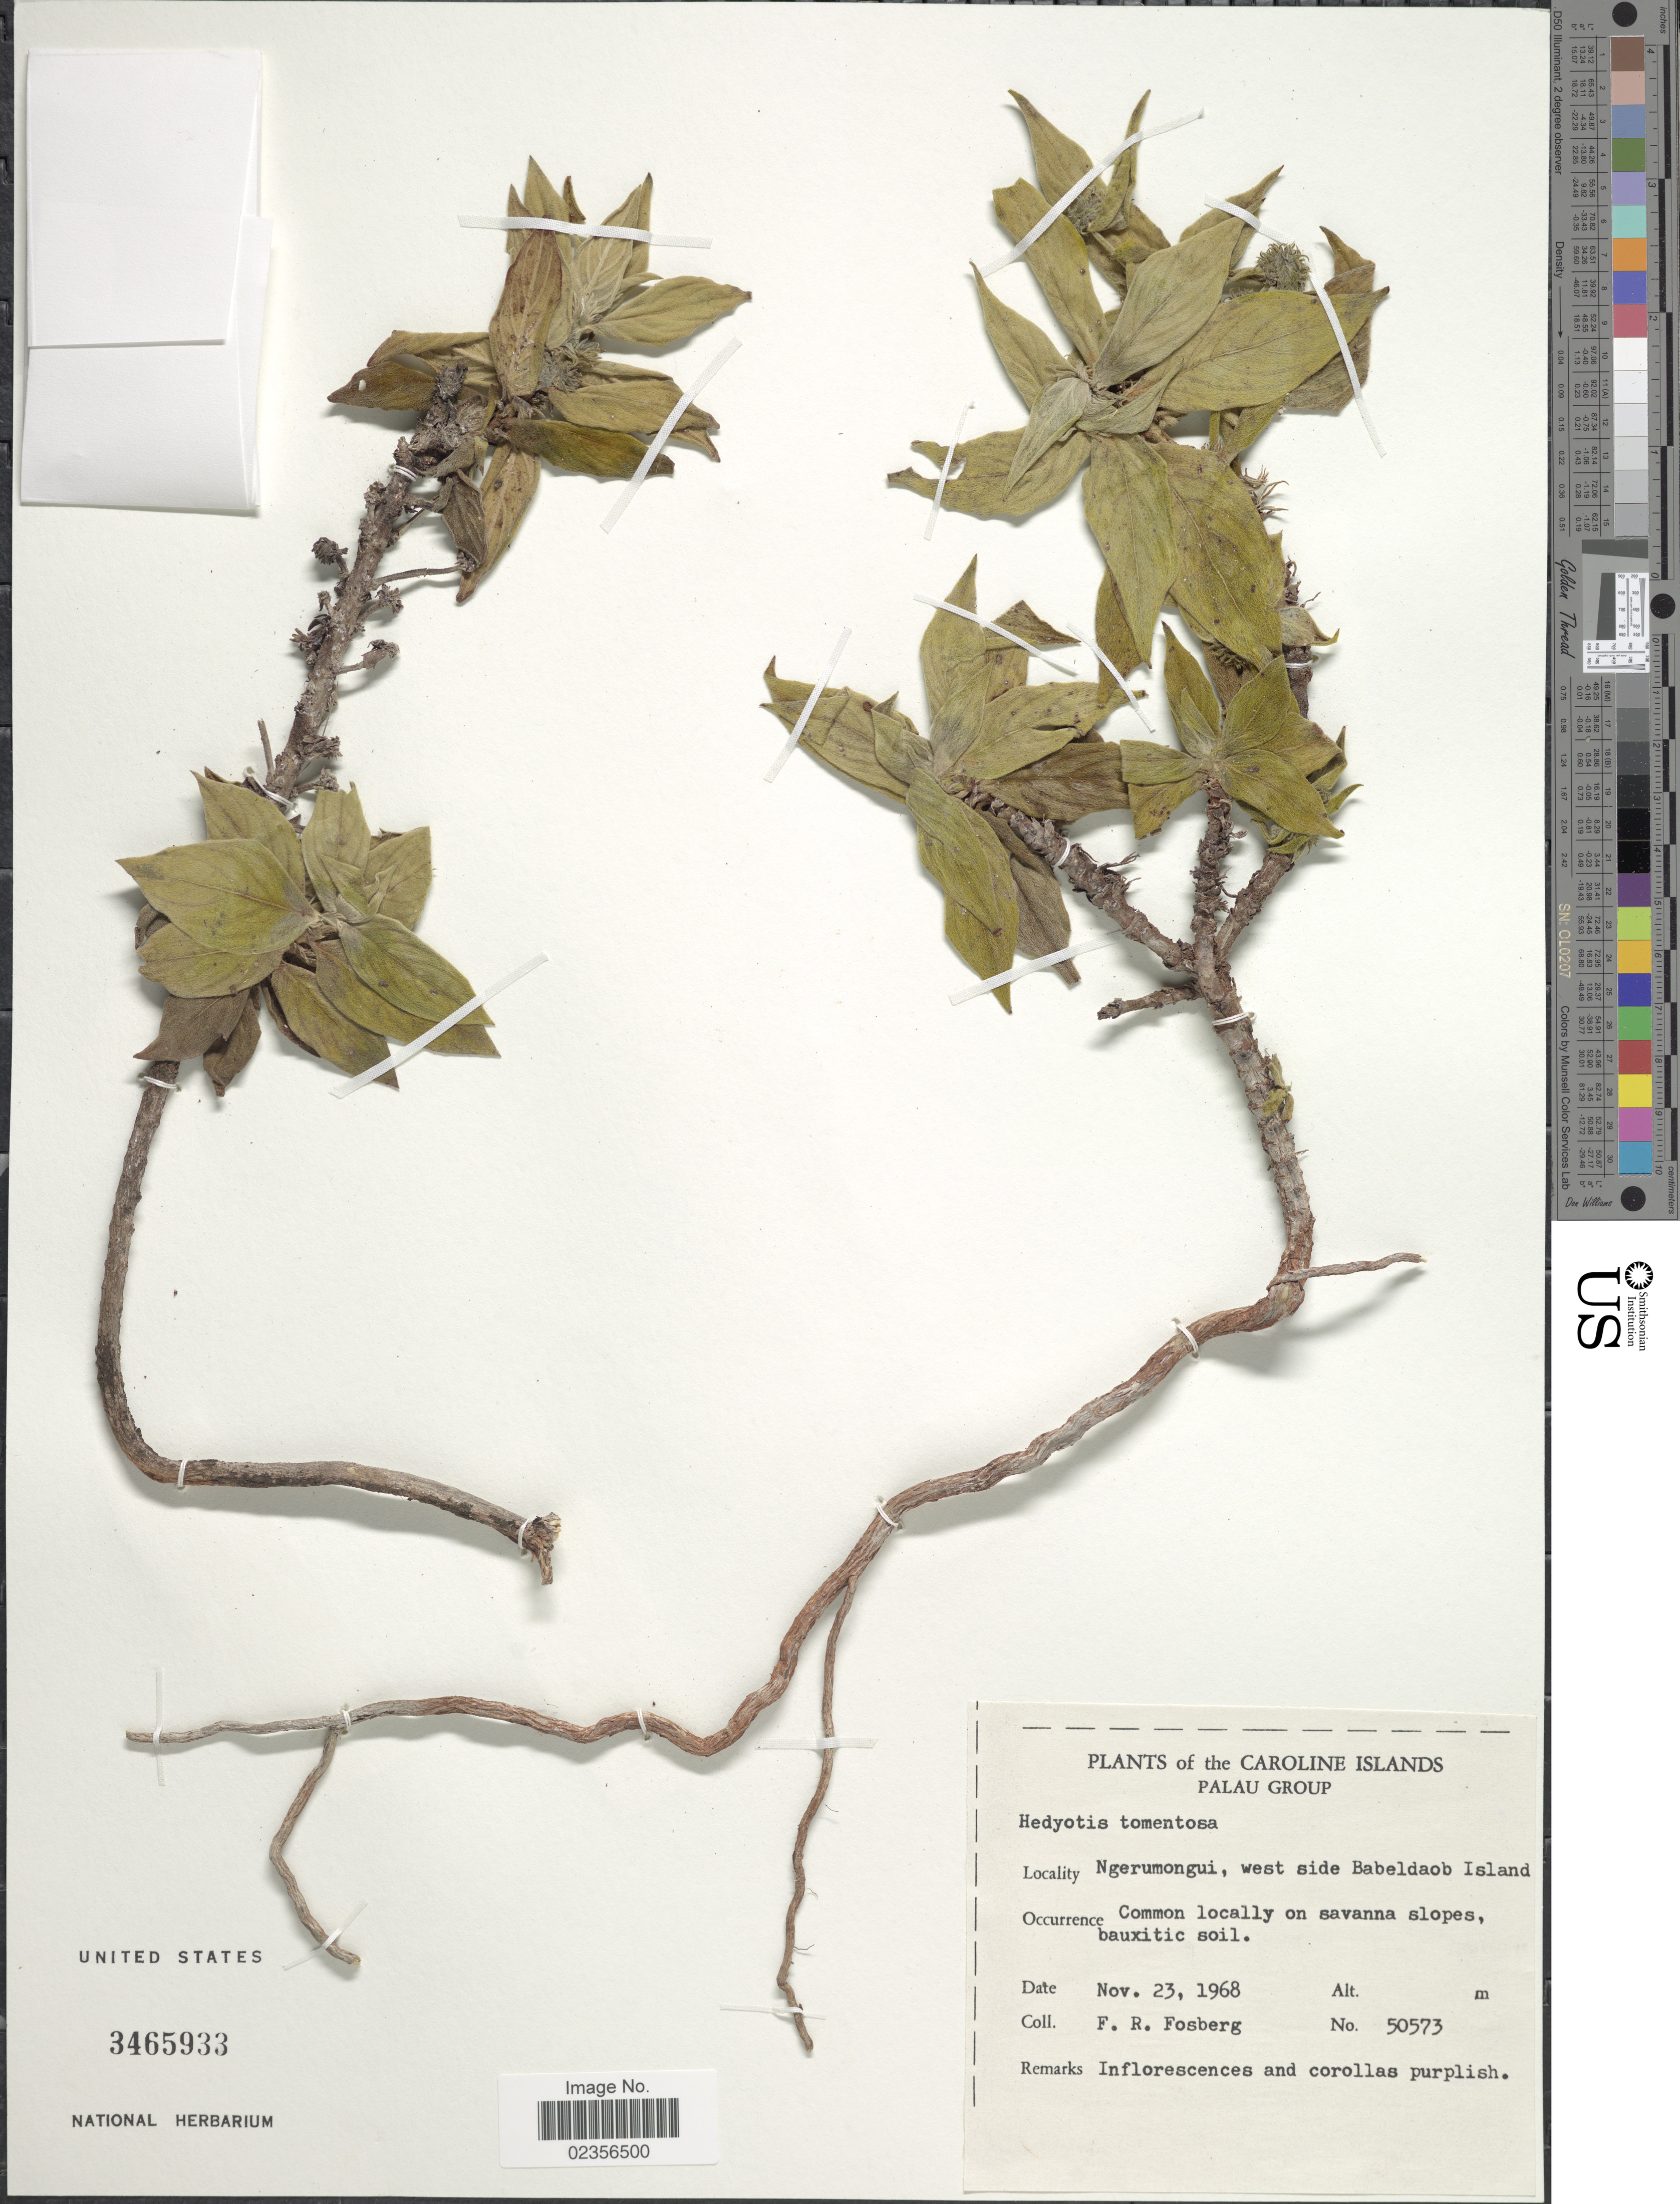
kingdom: Plantae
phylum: Tracheophyta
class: Magnoliopsida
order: Gentianales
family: Rubiaceae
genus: Hedyotis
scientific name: Hedyotis tomentosa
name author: (Valeton) Hosok.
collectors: F. R. Fosberg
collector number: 50573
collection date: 1968-11-23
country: Palau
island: Babeldaob [Babelthuap]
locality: Caroline Islands. Palau Group. Ngerumongui, west side Babeldaob Island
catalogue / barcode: US 3465933